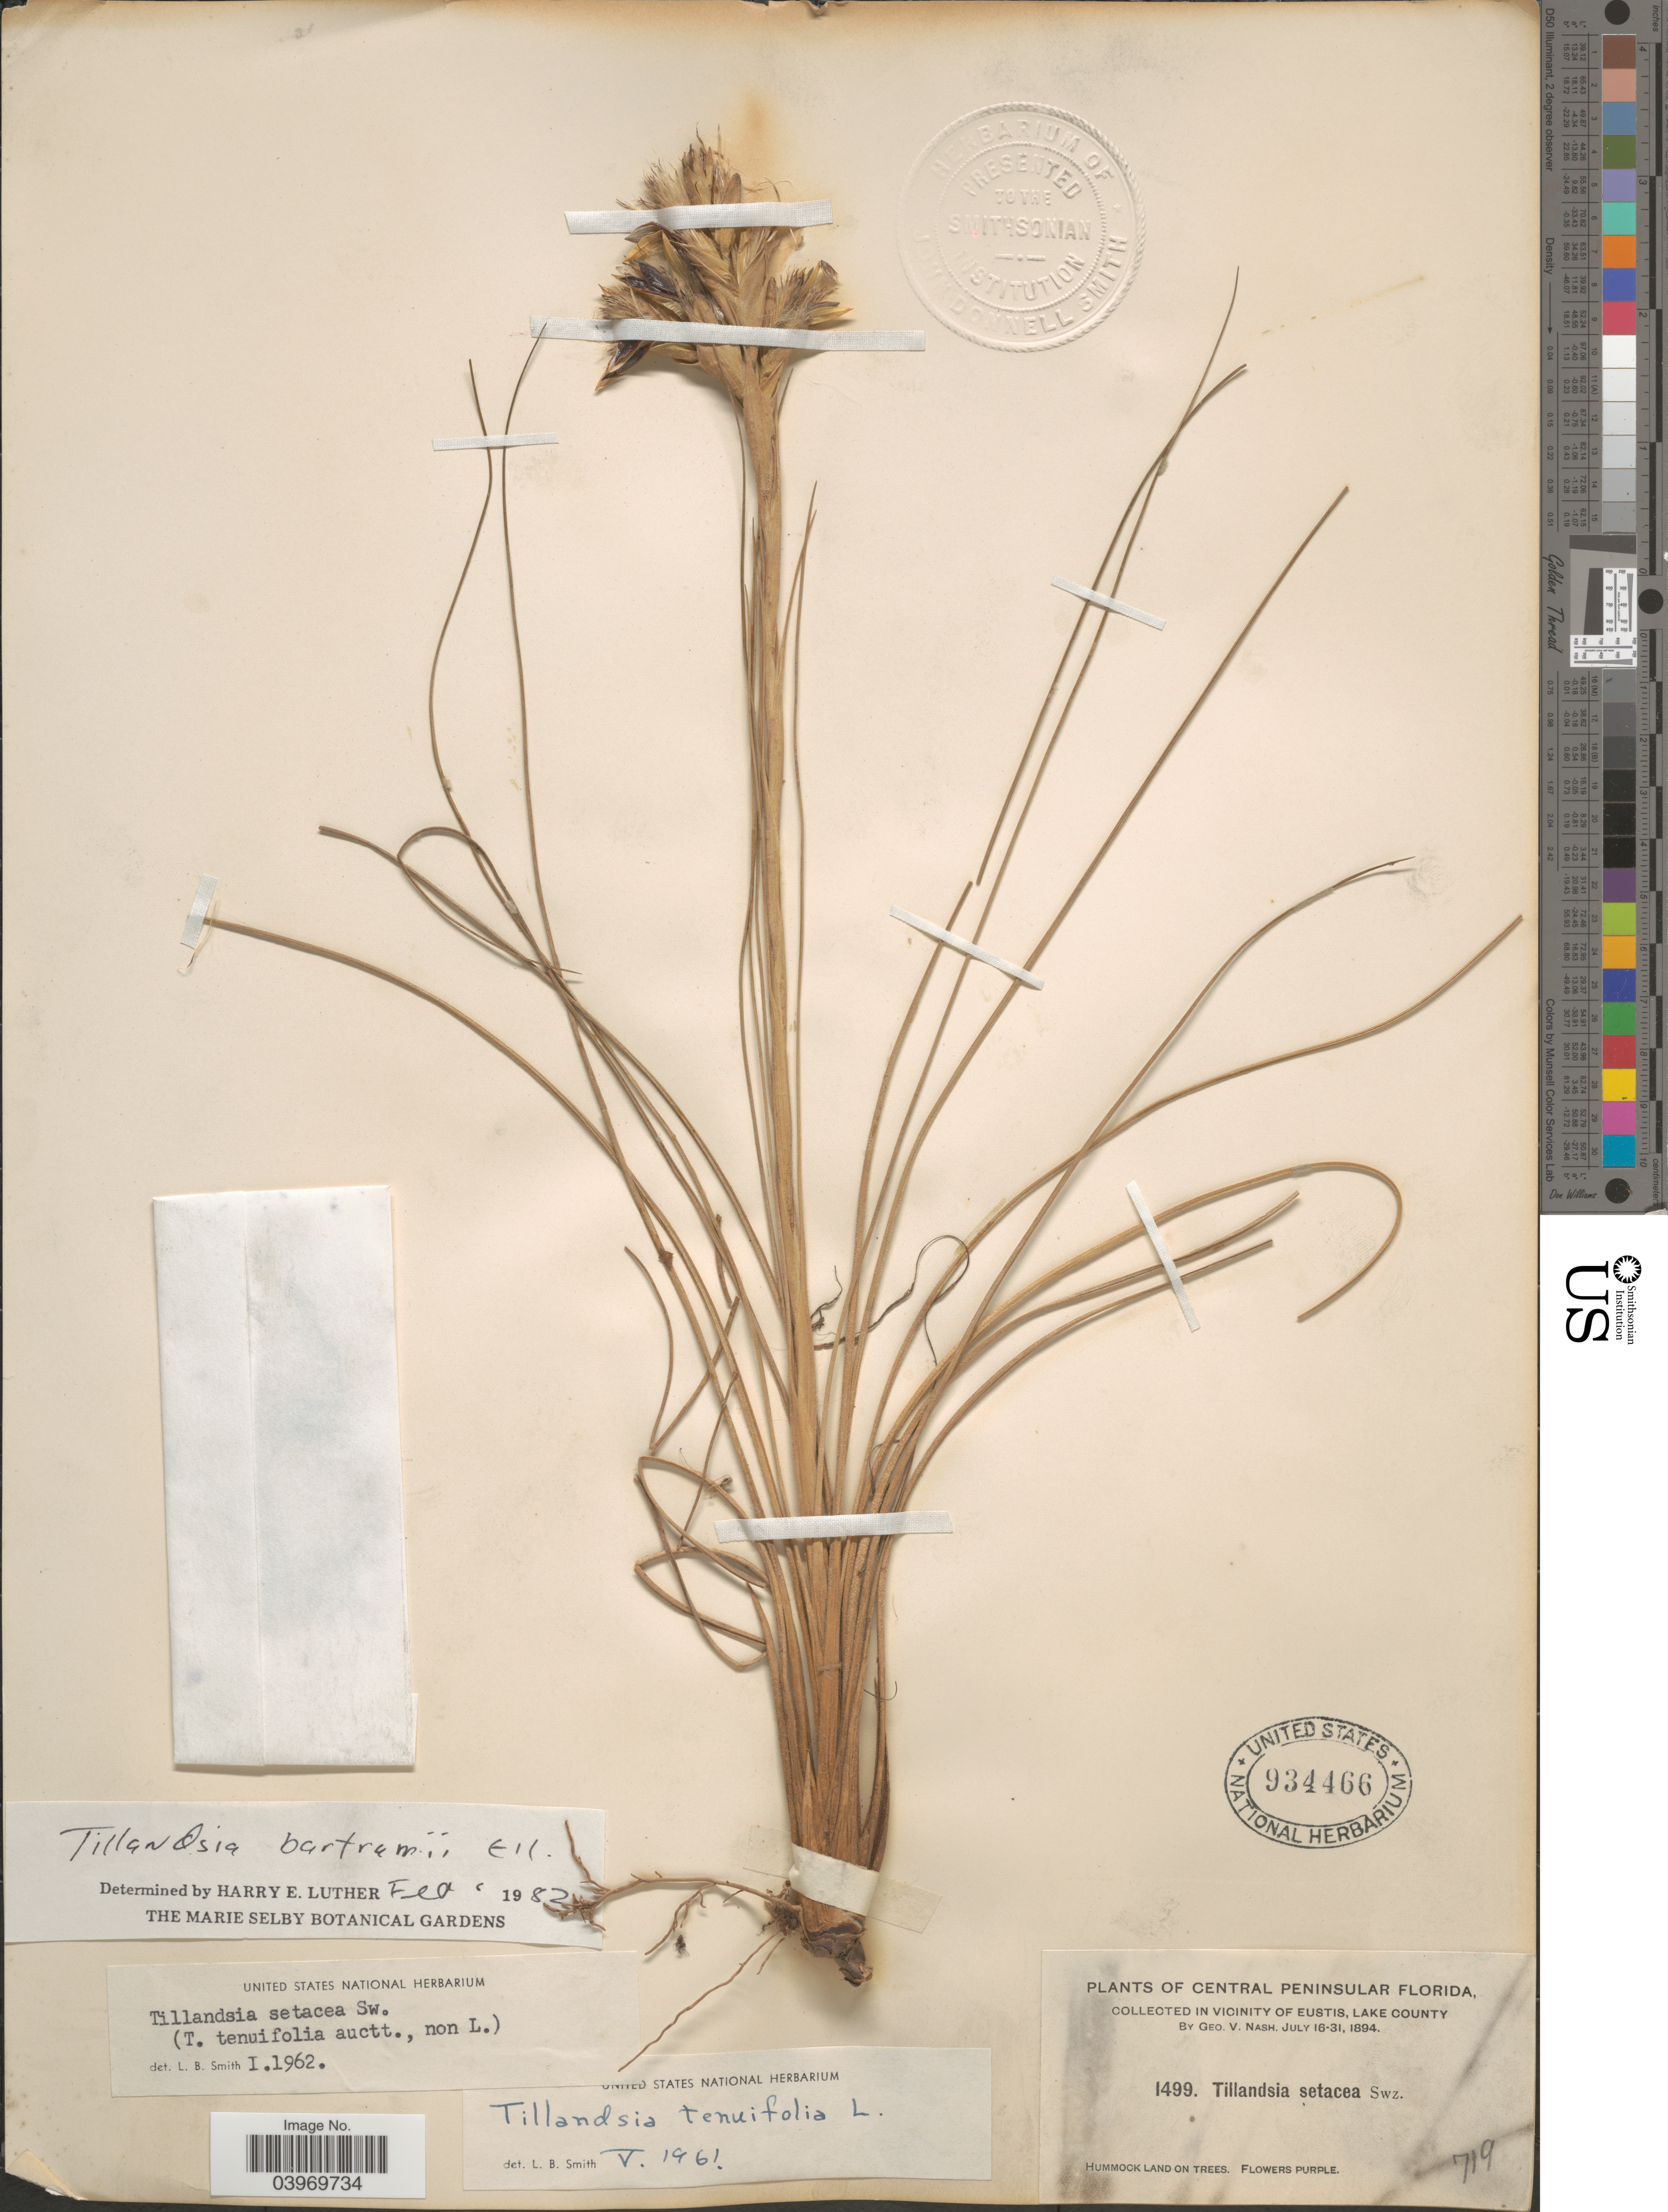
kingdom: Plantae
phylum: Tracheophyta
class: Liliopsida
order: Poales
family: Bromeliaceae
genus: Tillandsia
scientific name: Tillandsia bartramii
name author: Elliott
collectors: G. V. Nash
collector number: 1499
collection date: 1894-07-16/1894-07-31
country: United States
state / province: Florida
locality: Central Peninsular Florida, in vicinity of Eustis, Lake County.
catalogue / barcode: US 934466